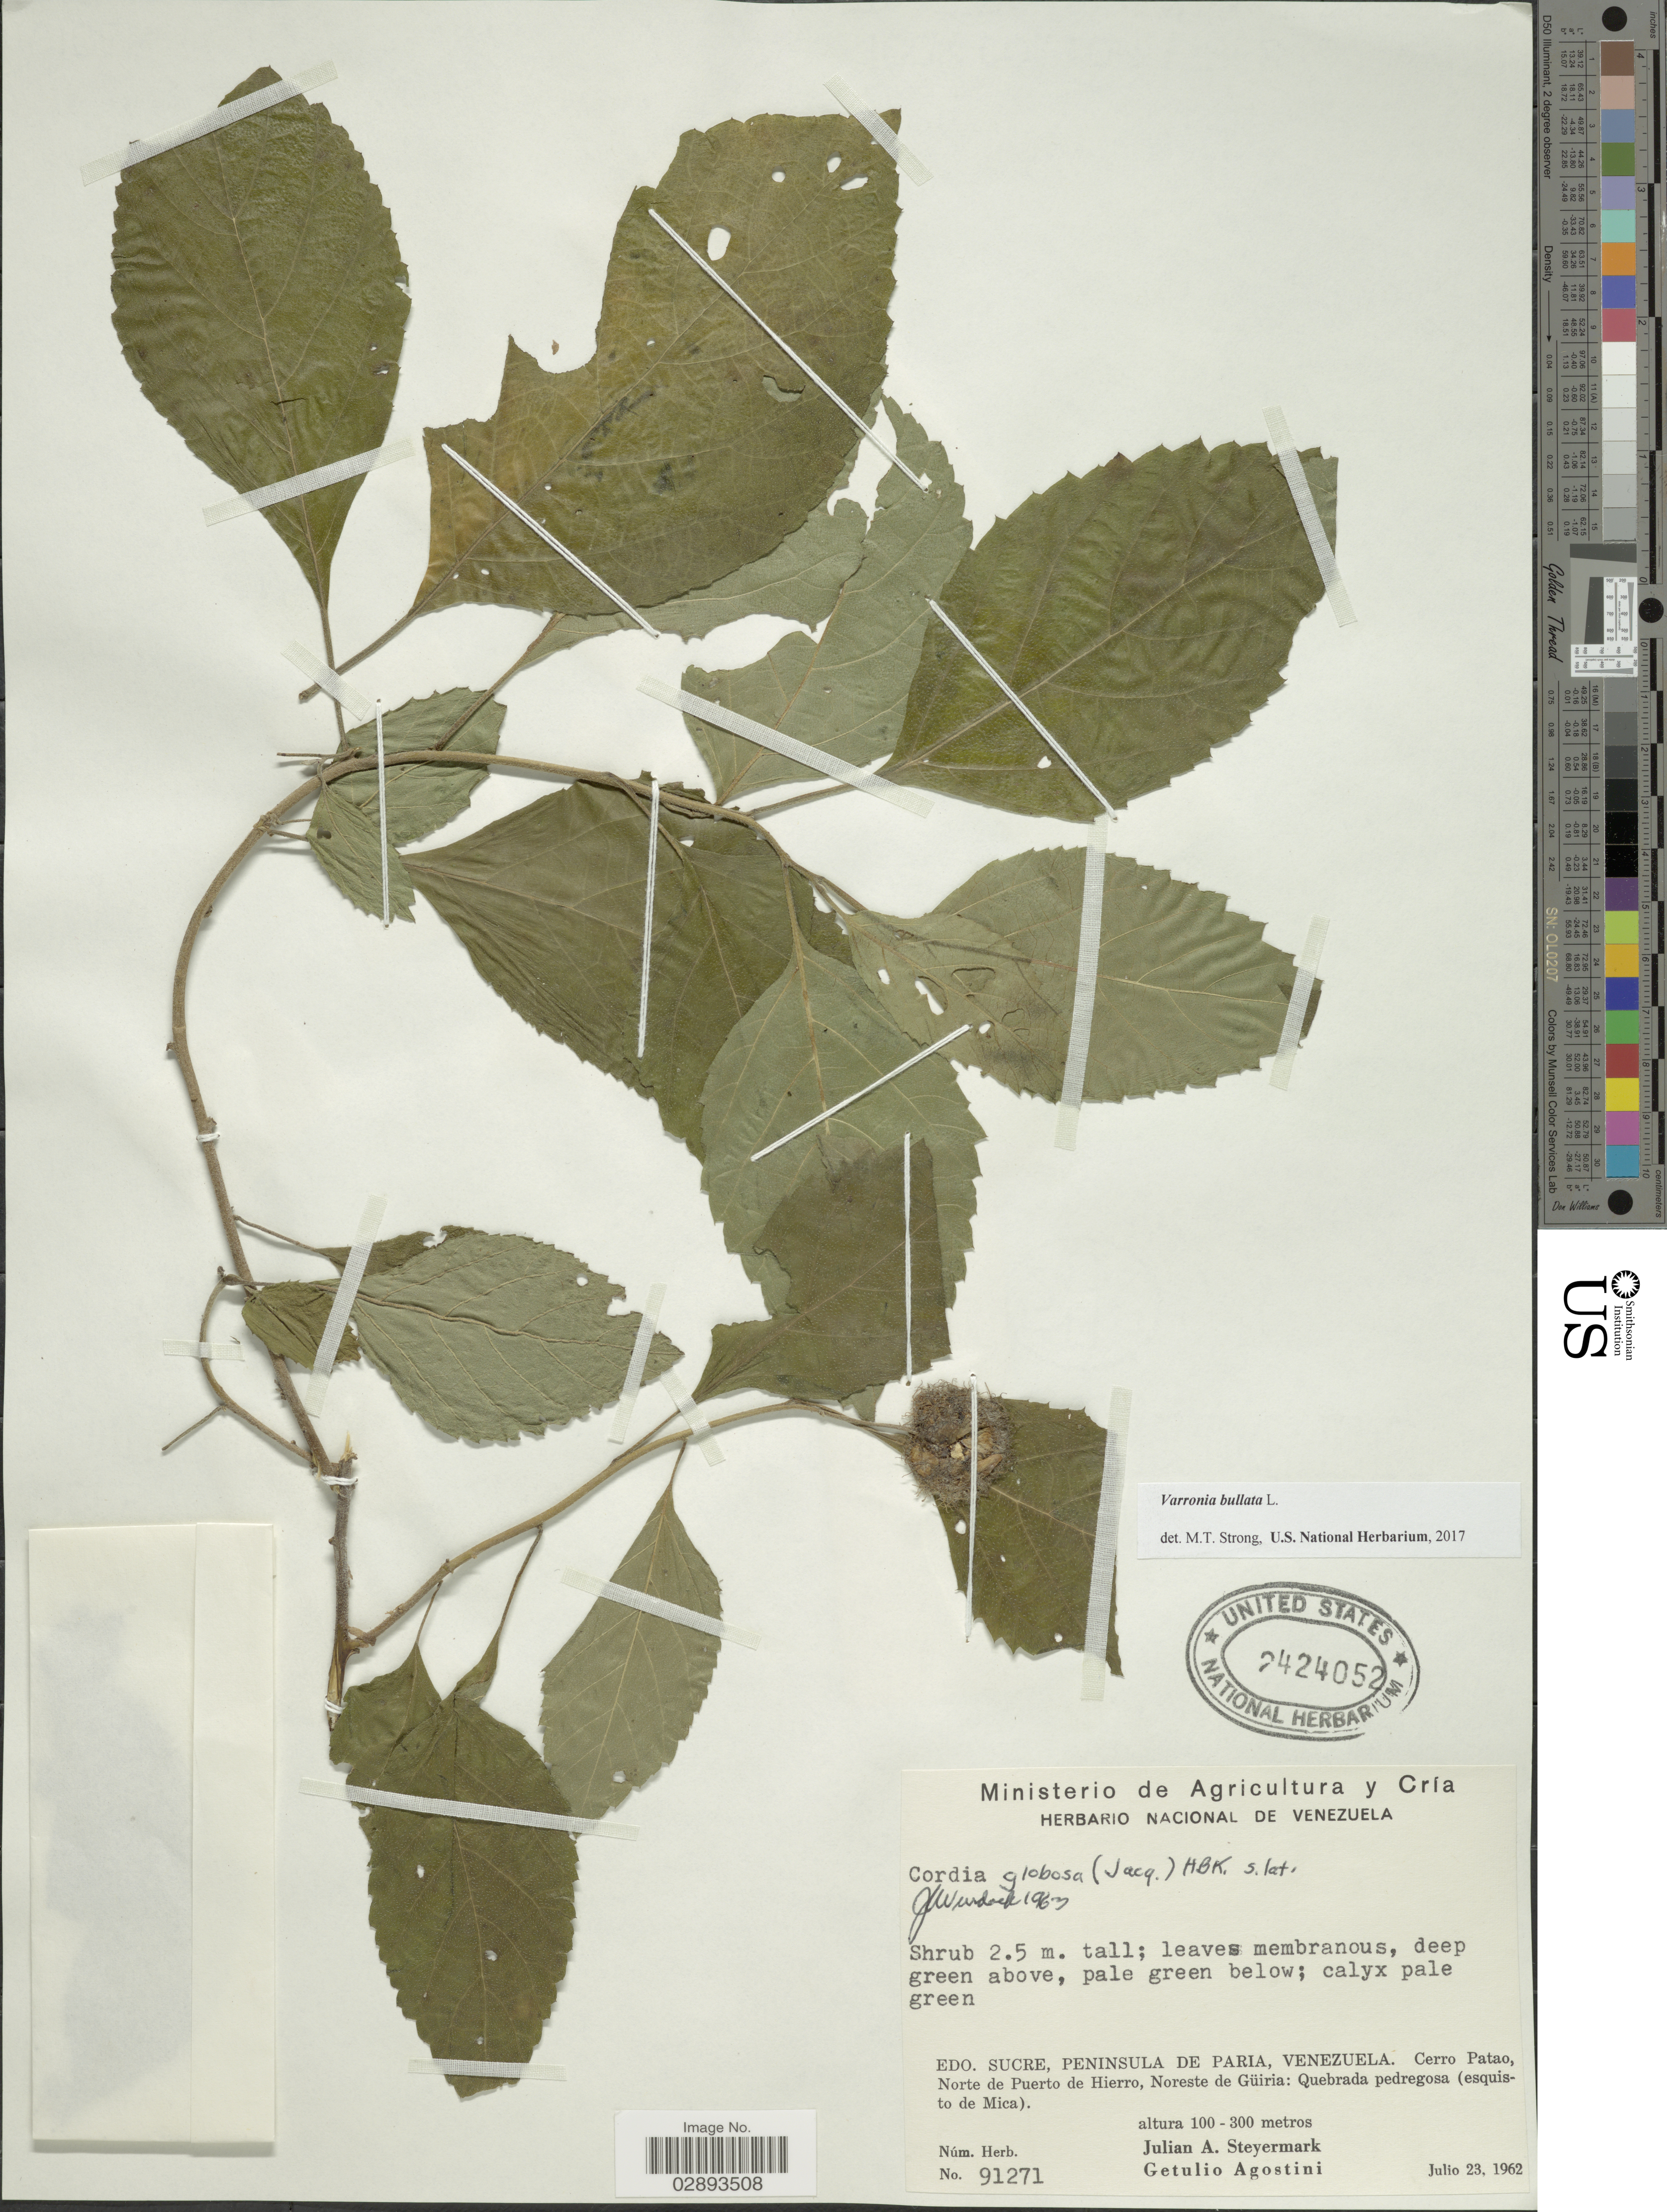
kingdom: Plantae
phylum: Tracheophyta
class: Magnoliopsida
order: Boraginales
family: Cordiaceae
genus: Varronia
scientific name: Varronia bullata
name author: L.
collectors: J. Steyermark & G. Agostini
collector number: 91271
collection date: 1962-07-23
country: Venezuela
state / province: Sucre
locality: Edo. Sucre, Peninsula de Paria, Venezuela, Cerro Patao, Norte de Puerto de Hierro, Noreste de Güiria: Quebrada pedregosa (esquisto de Mica)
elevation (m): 100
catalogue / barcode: US 2424052